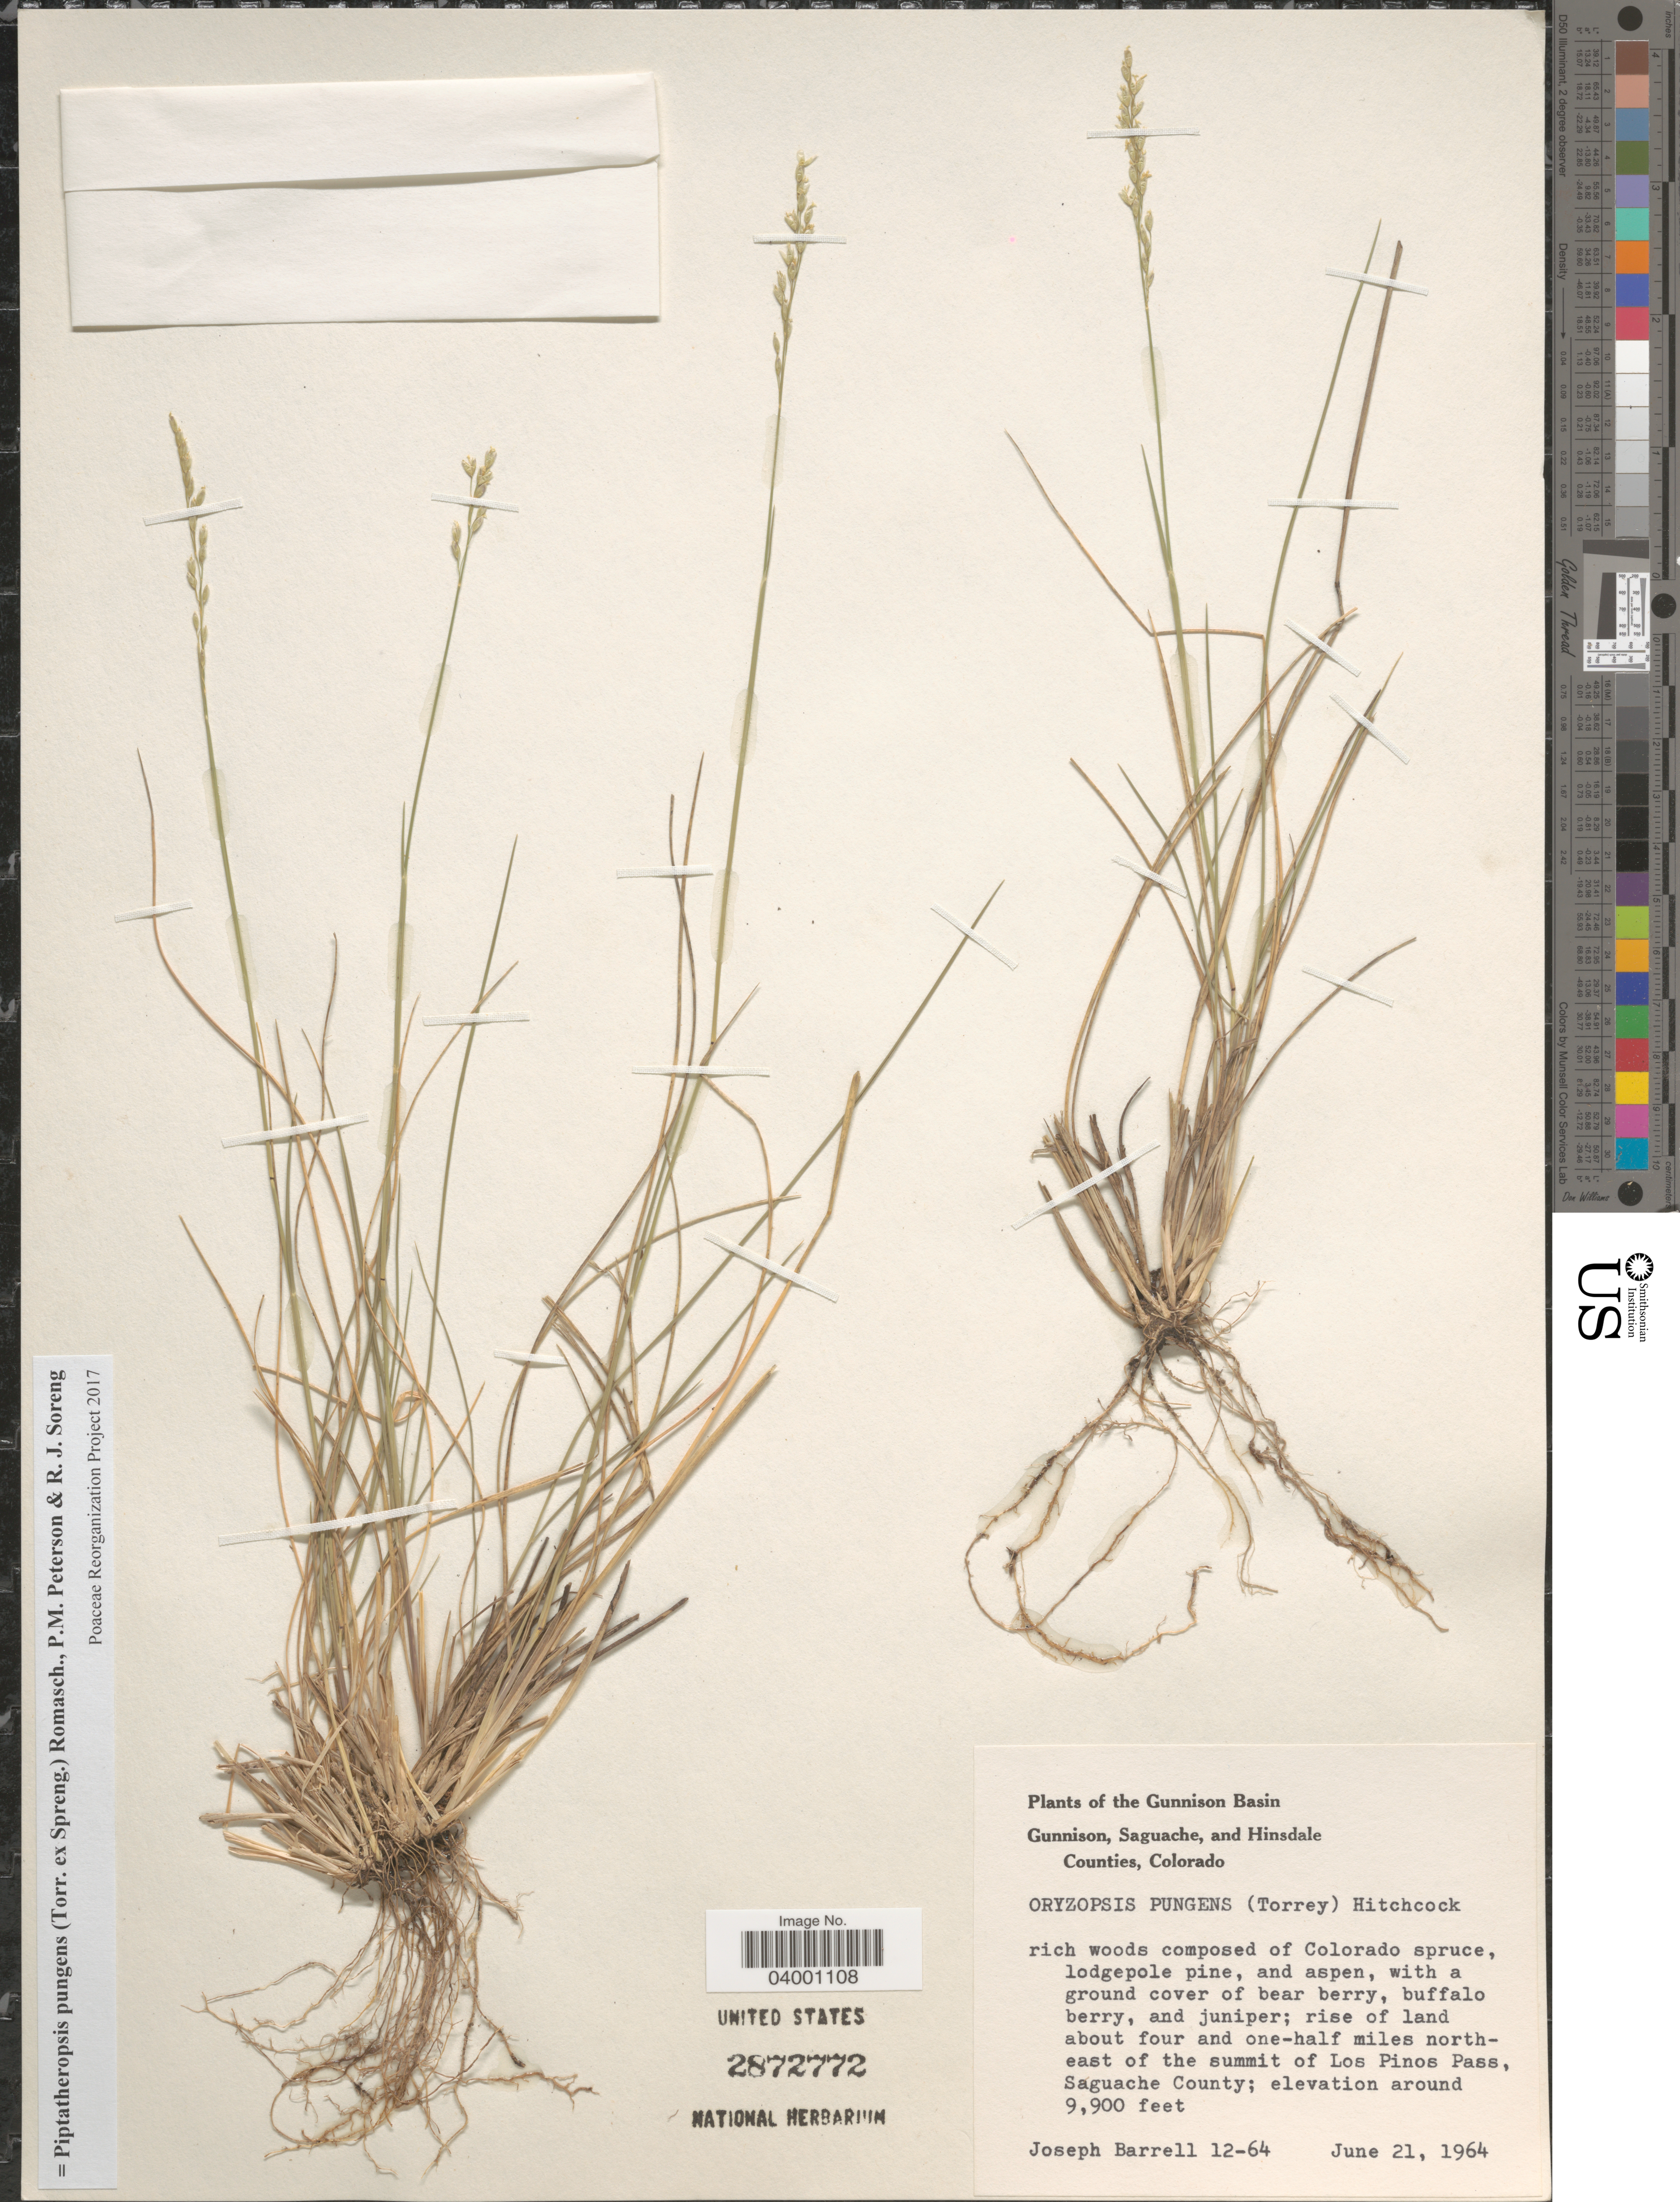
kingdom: Plantae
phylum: Tracheophyta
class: Liliopsida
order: Poales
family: Poaceae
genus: Piptatheropsis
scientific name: Piptatheropsis pungens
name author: (Torr. ex Spreng.) Romasch. et al.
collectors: J. Barrell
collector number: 12-64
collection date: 1964-06-21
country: United States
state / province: Colorado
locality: The Gunnison Basin. Rise of land about four and one-half miles north-east of the summit of Los Pinos Pass, Saguache County.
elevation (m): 3018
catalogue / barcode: US 2872772